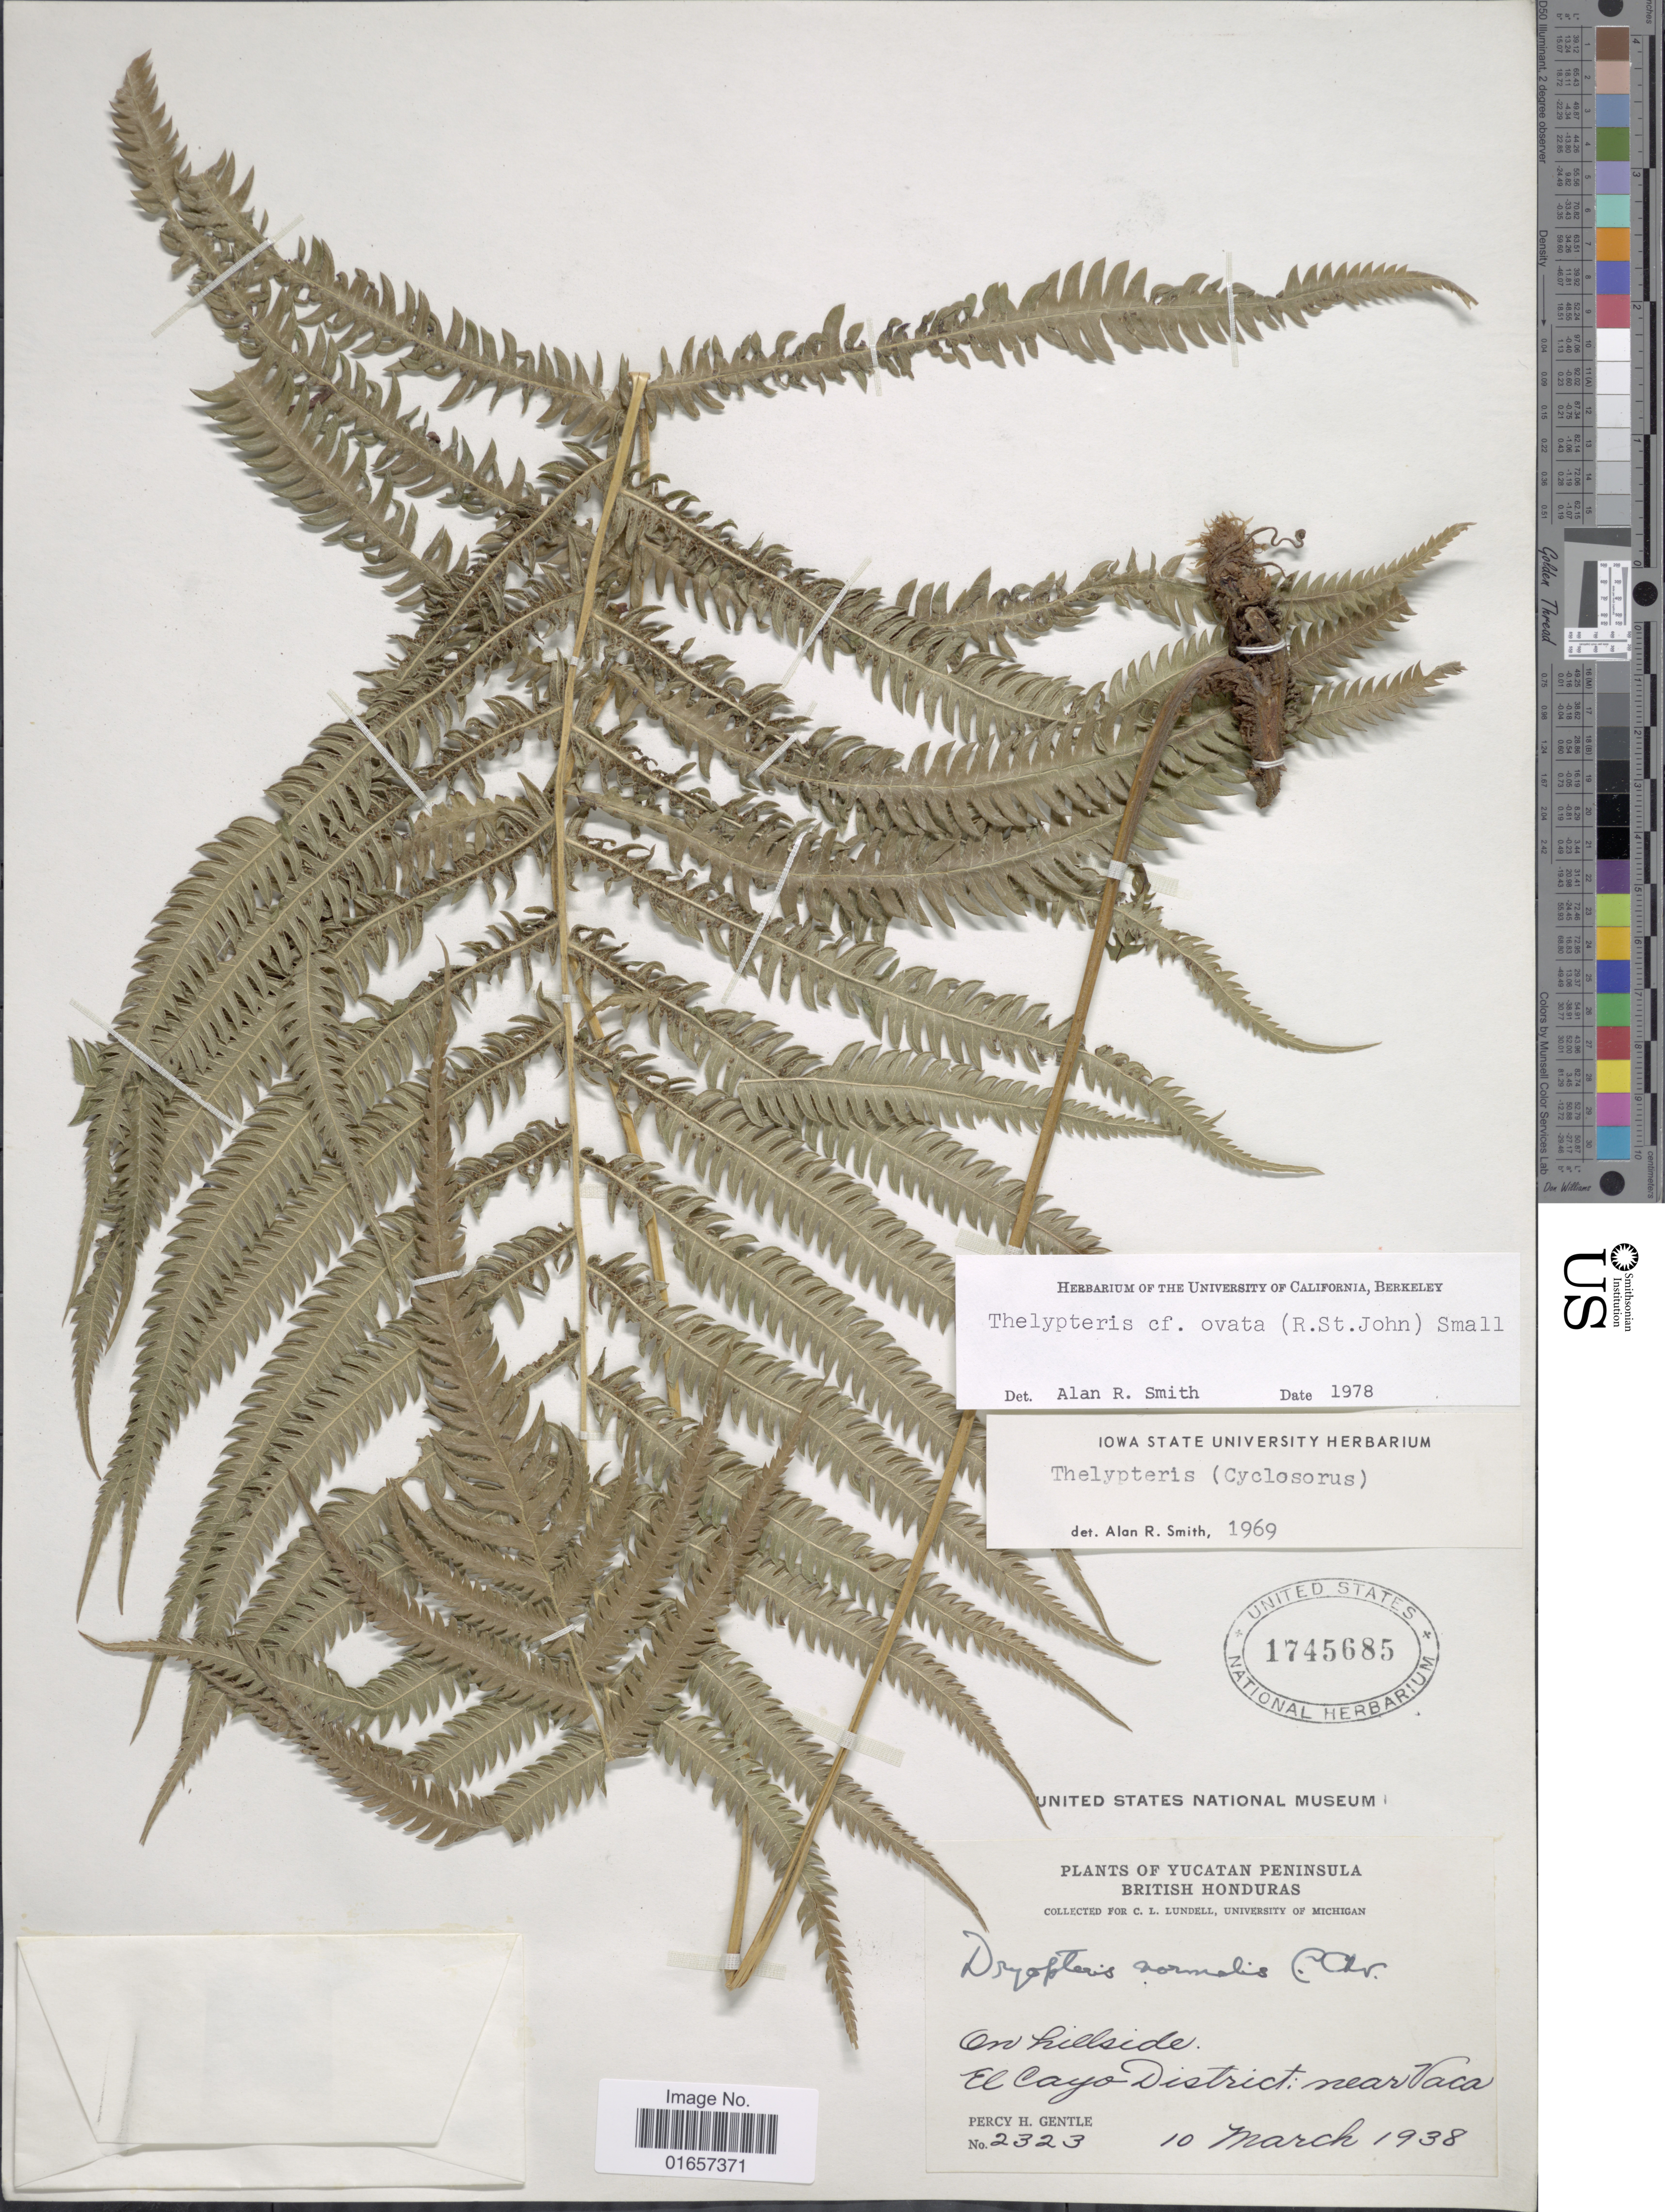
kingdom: Plantae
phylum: Tracheophyta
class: Polypodiopsida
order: Polypodiales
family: Thelypteridaceae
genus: Christella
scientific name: Christella ovata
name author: (R.P. St. John) Á. Löve & D. Löve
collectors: P. H. Gentle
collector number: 2323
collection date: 1938-03-10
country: Belize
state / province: Cayo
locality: Yucatan Peninsula, British Honduras, on hillside, El Cayo District: near Vaca.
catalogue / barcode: US 1745685